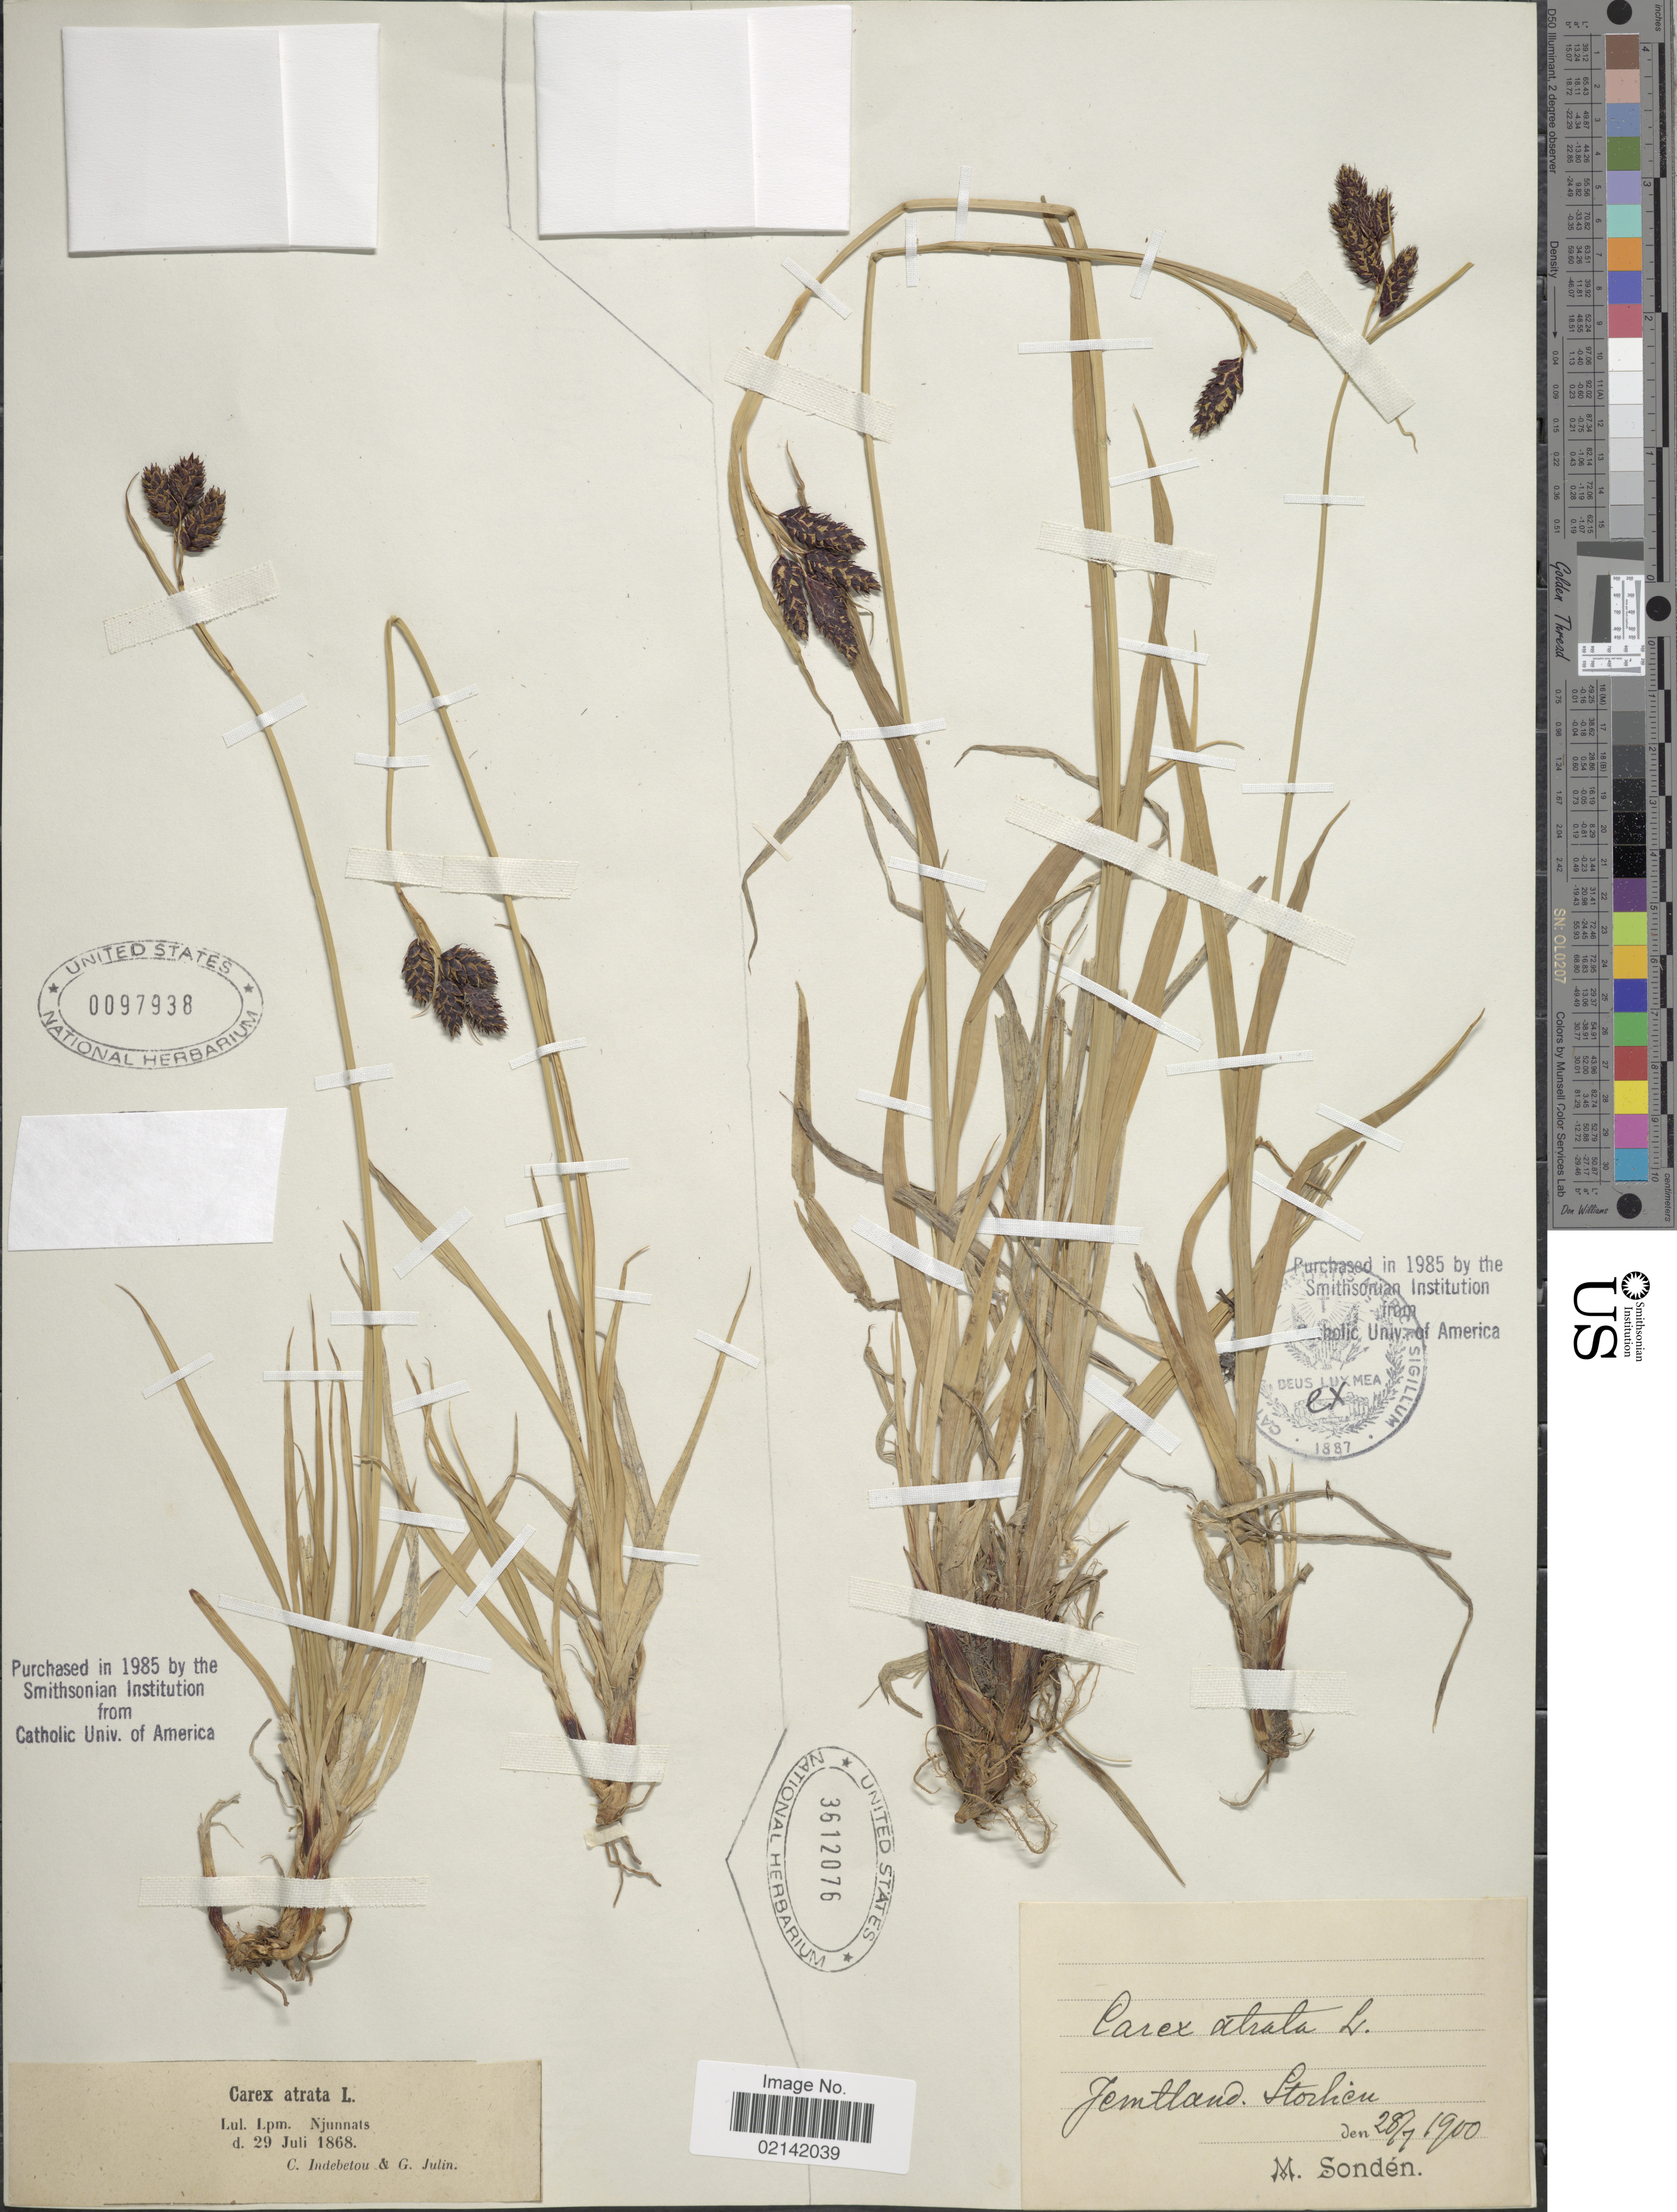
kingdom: Plantae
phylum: Tracheophyta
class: Liliopsida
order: Poales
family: Cyperaceae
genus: Carex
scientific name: Carex atrata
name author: L.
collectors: M. Sondén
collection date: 1900-07-28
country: Sweden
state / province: Jämtland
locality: Jemtland, Storlien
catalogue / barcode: US 3612076